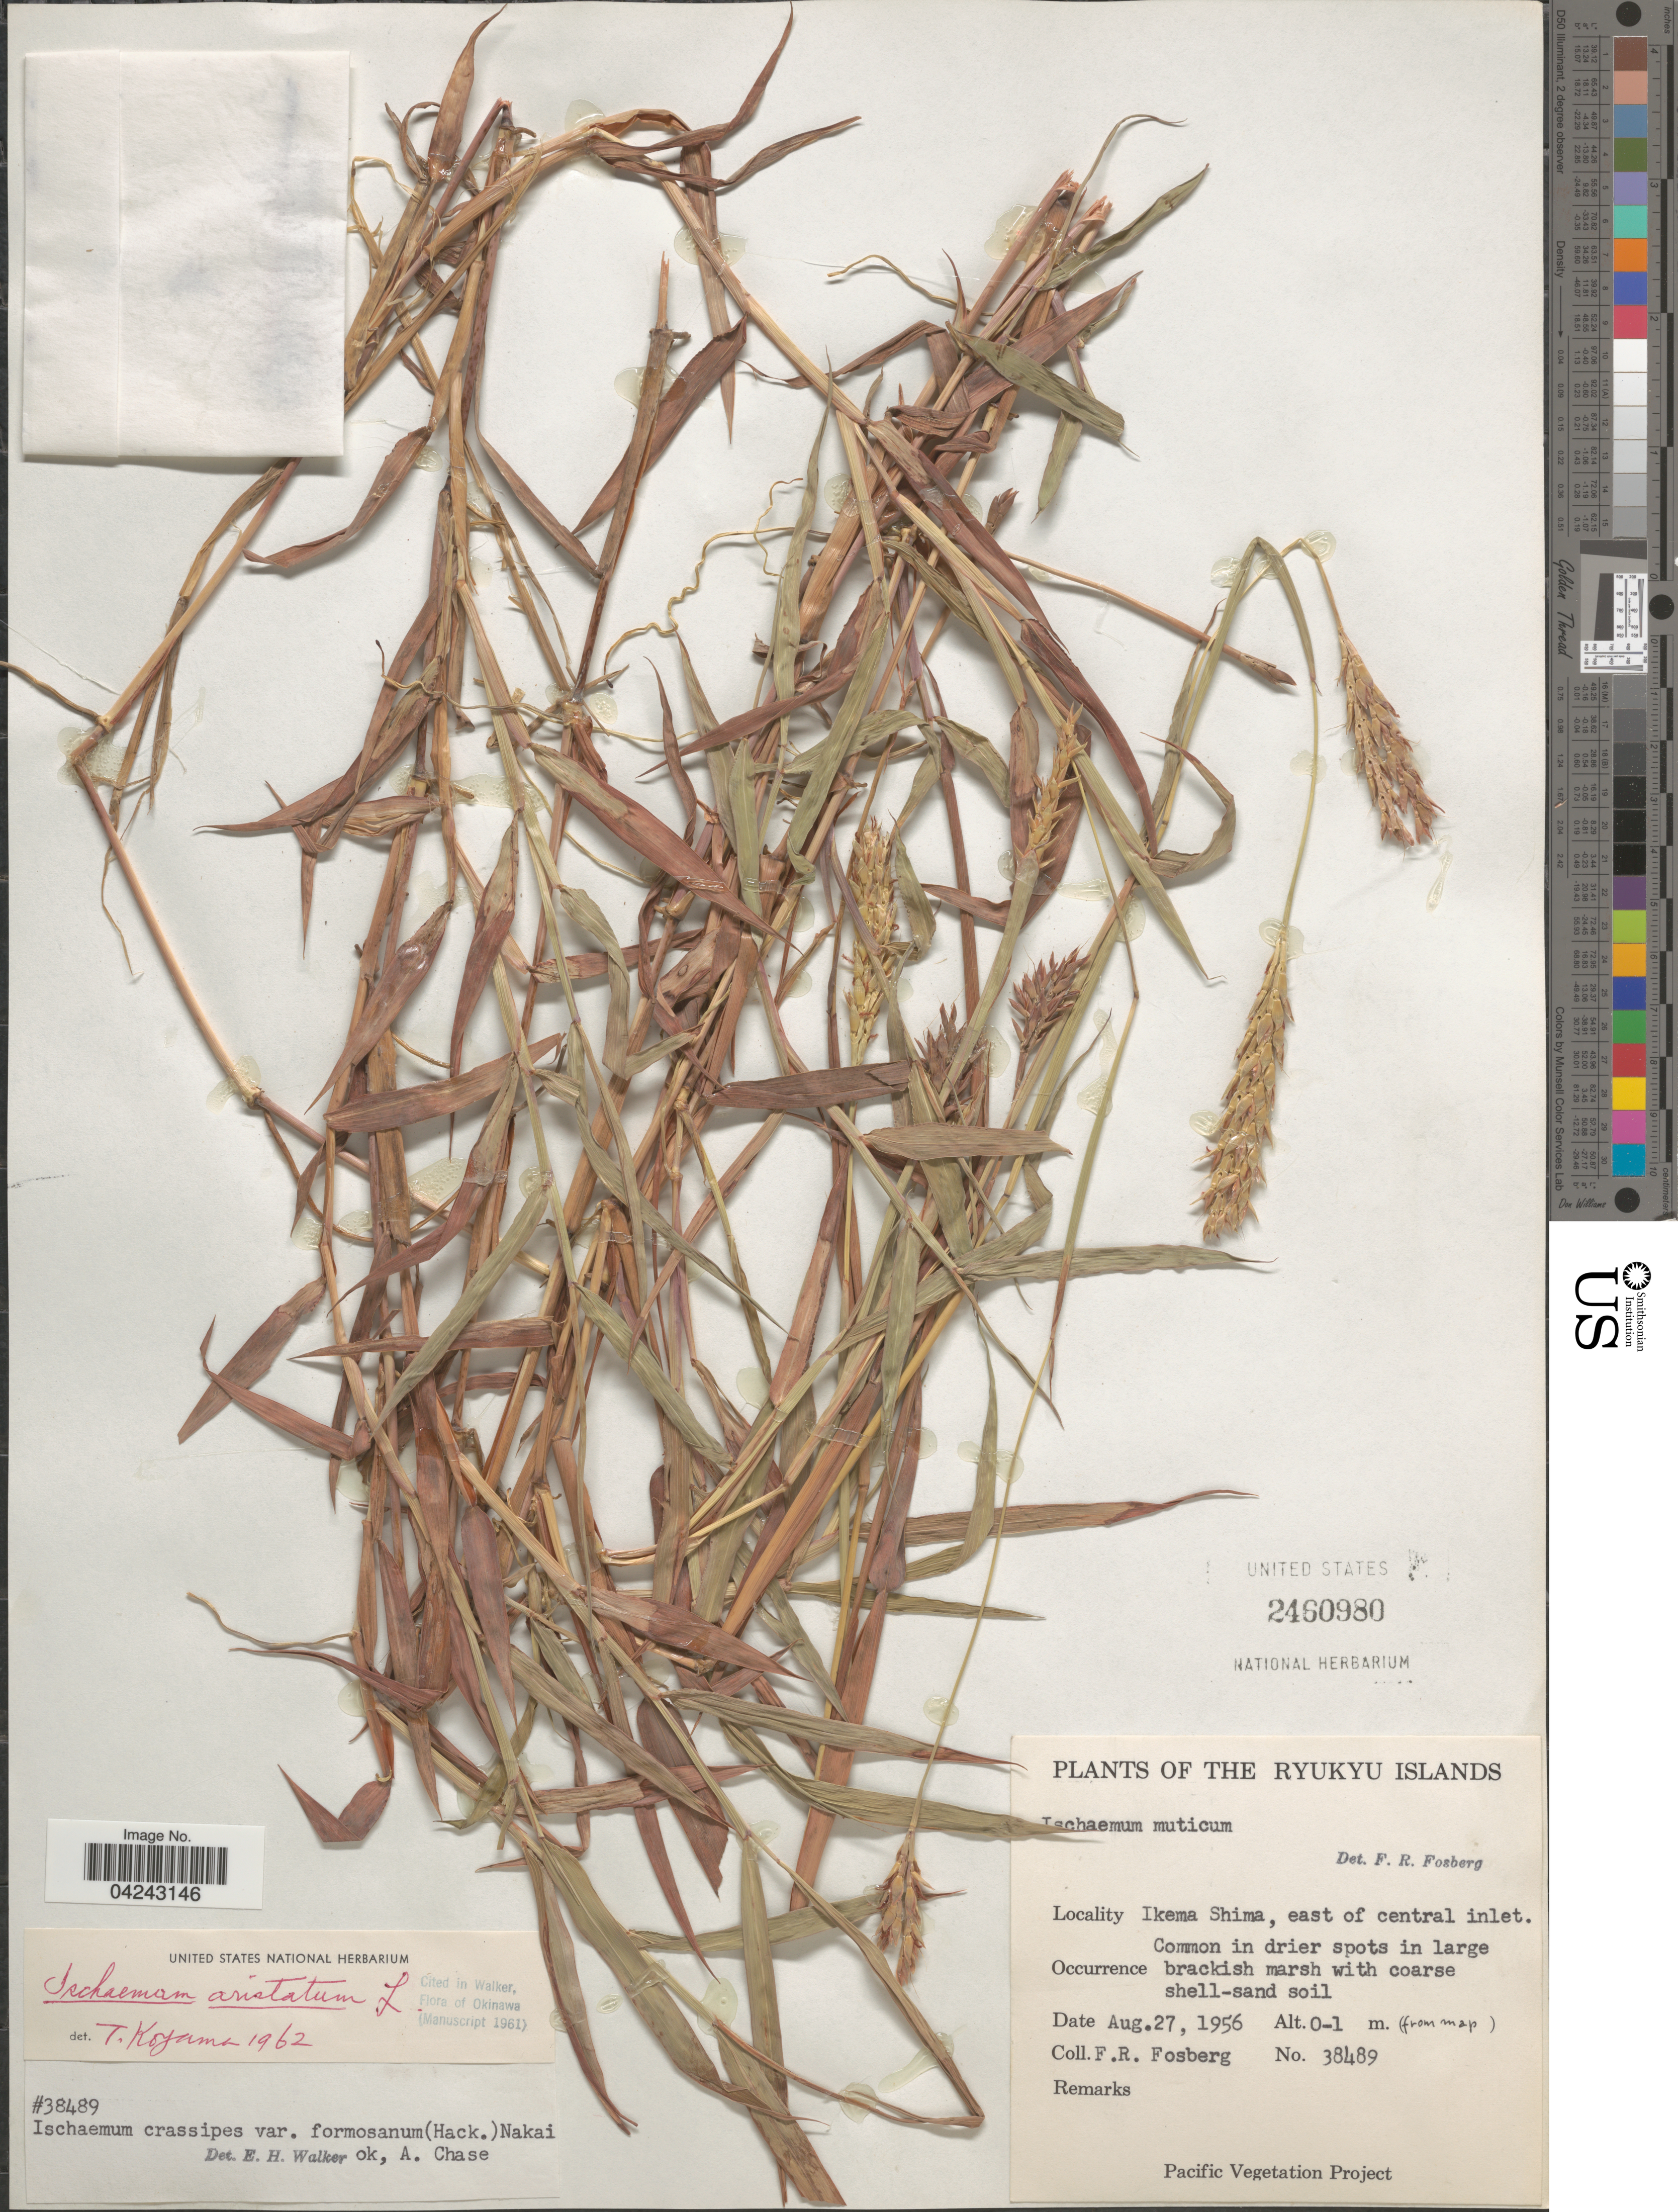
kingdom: Plantae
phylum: Tracheophyta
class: Liliopsida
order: Poales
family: Poaceae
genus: Ischaemum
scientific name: Ischaemum aristatum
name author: L.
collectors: F. R. Fosberg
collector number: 38489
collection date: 1956-08-27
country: Japan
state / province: Okinawa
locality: The Ryukyu Islands. Ikema Shima, east of central inlet.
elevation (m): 0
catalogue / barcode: US 2460980